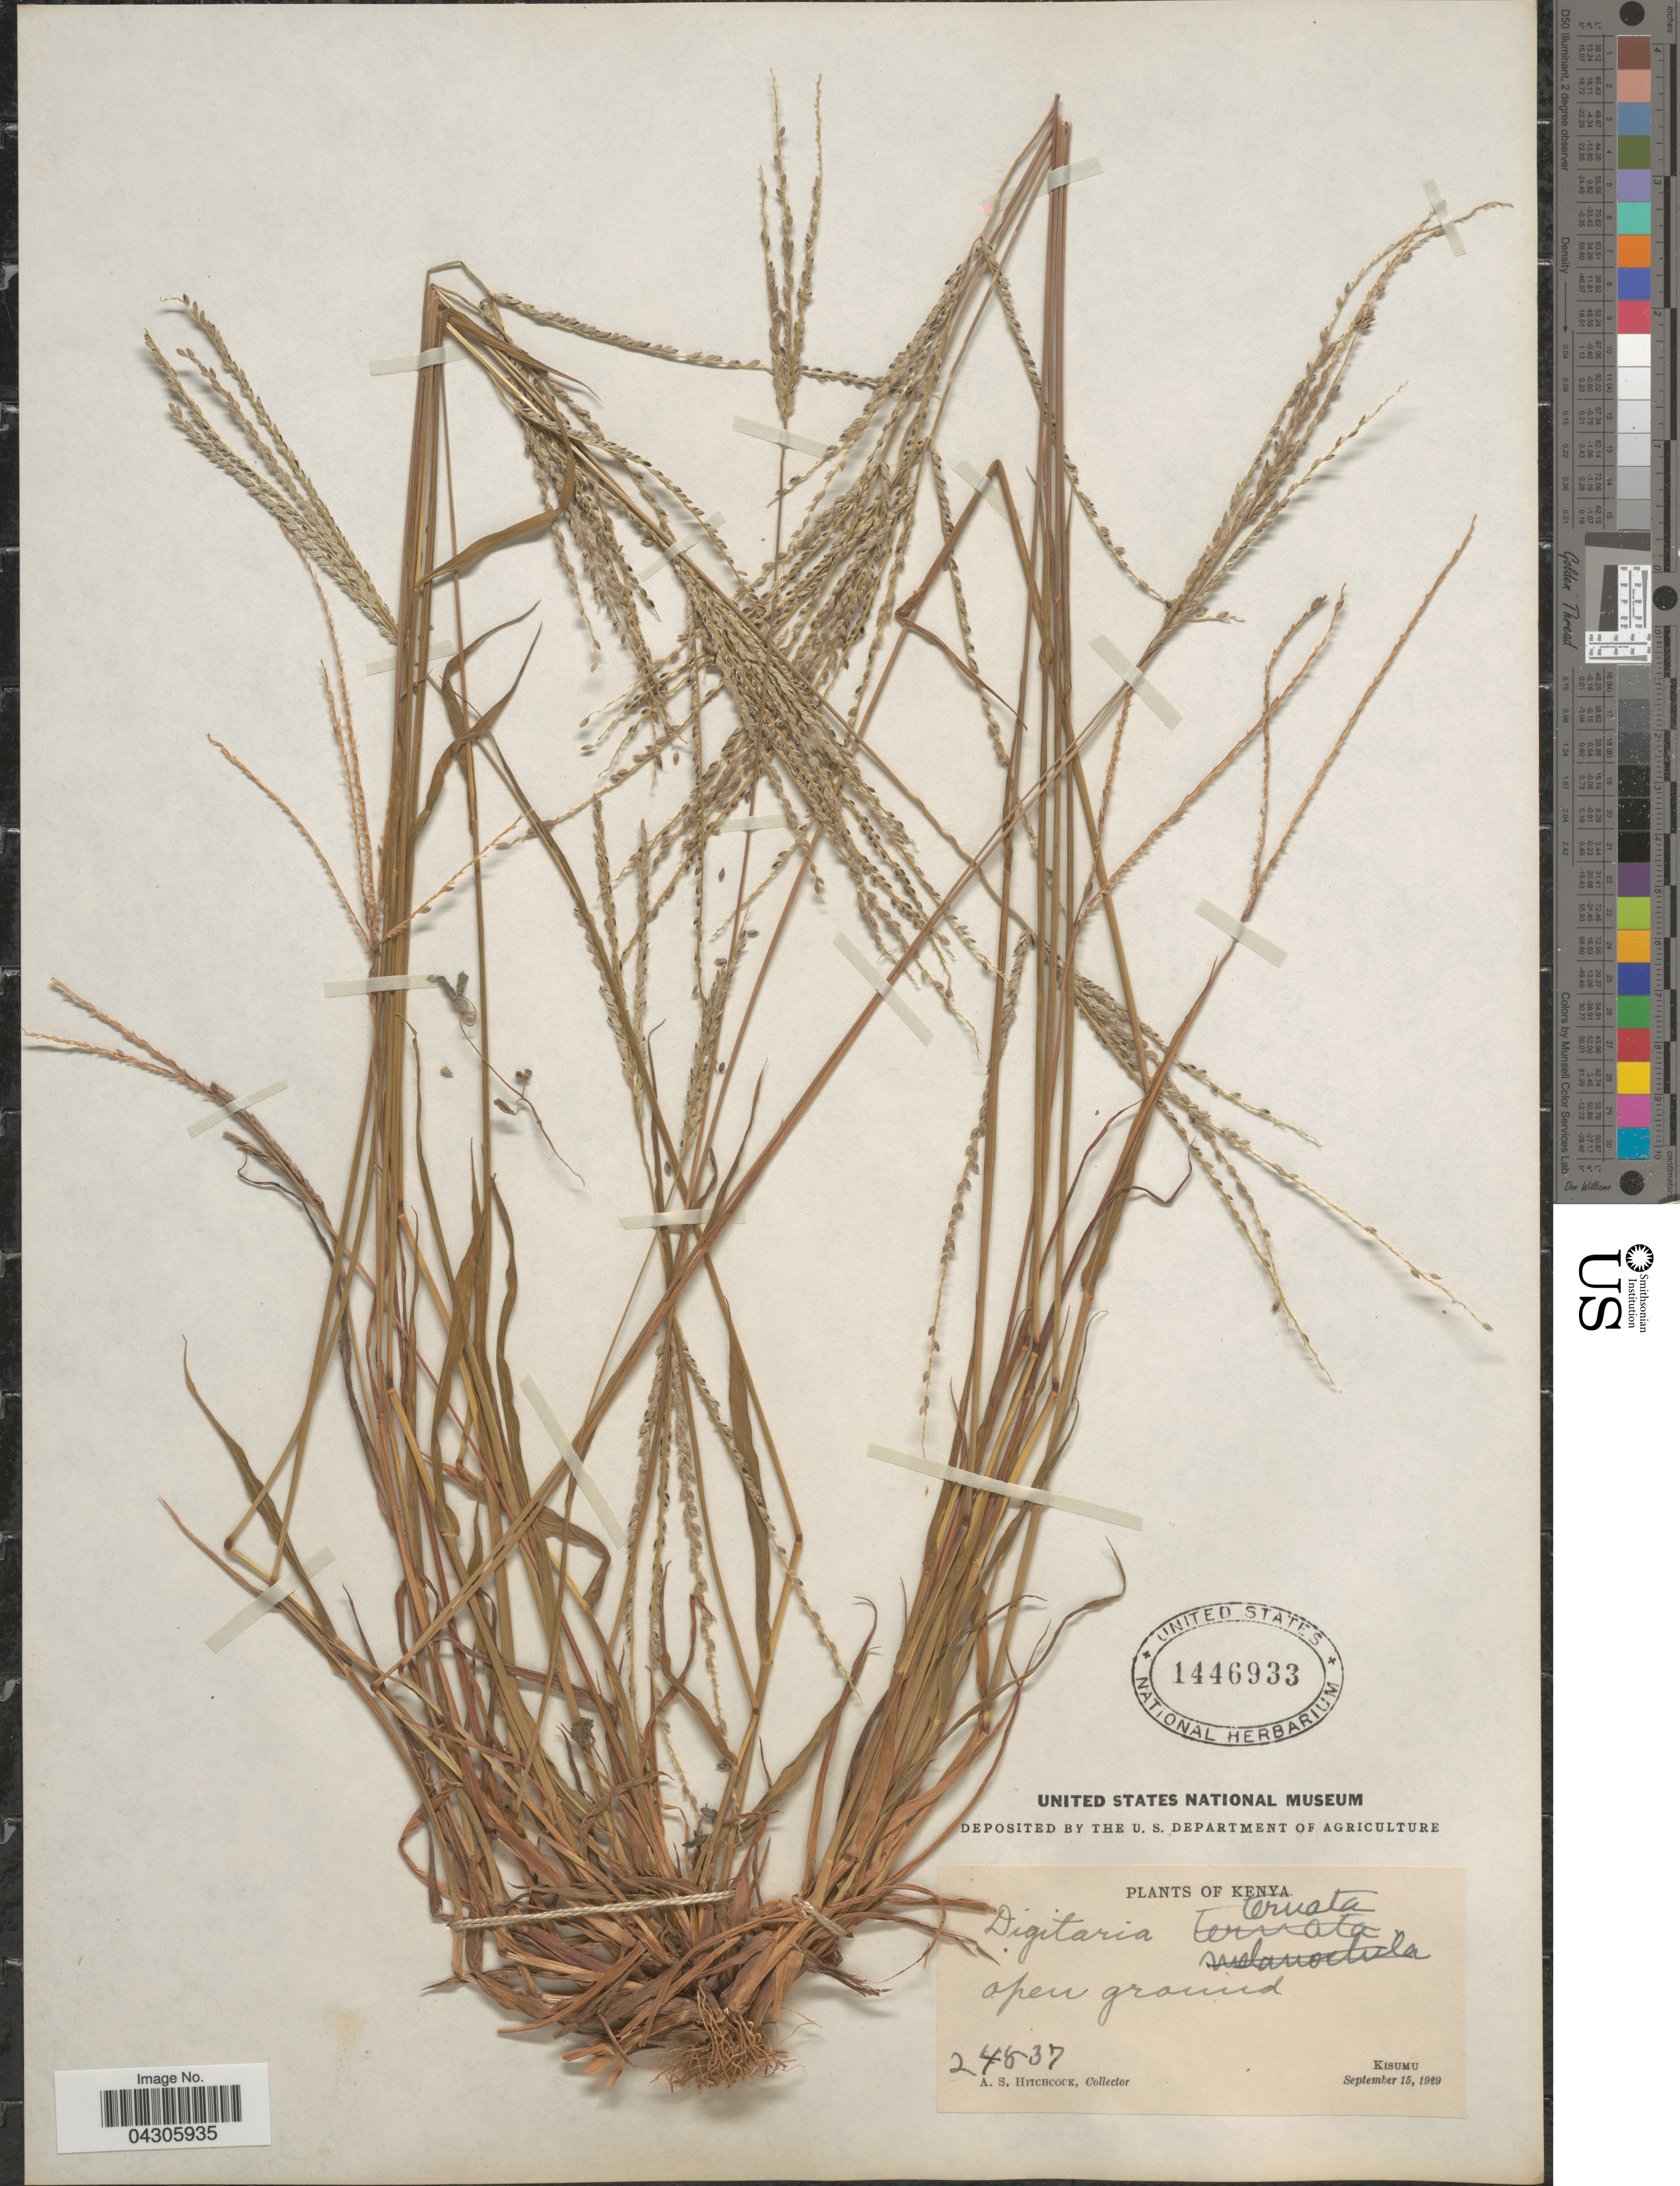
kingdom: Plantae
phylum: Tracheophyta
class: Liliopsida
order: Poales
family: Poaceae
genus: Digitaria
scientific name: Digitaria ternata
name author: (Hochr. ex A. Rich.) Stapf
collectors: A. S. Hitchcock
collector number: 24537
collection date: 1929-09-15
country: Kenya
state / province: Kisumu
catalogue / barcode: US 1446933